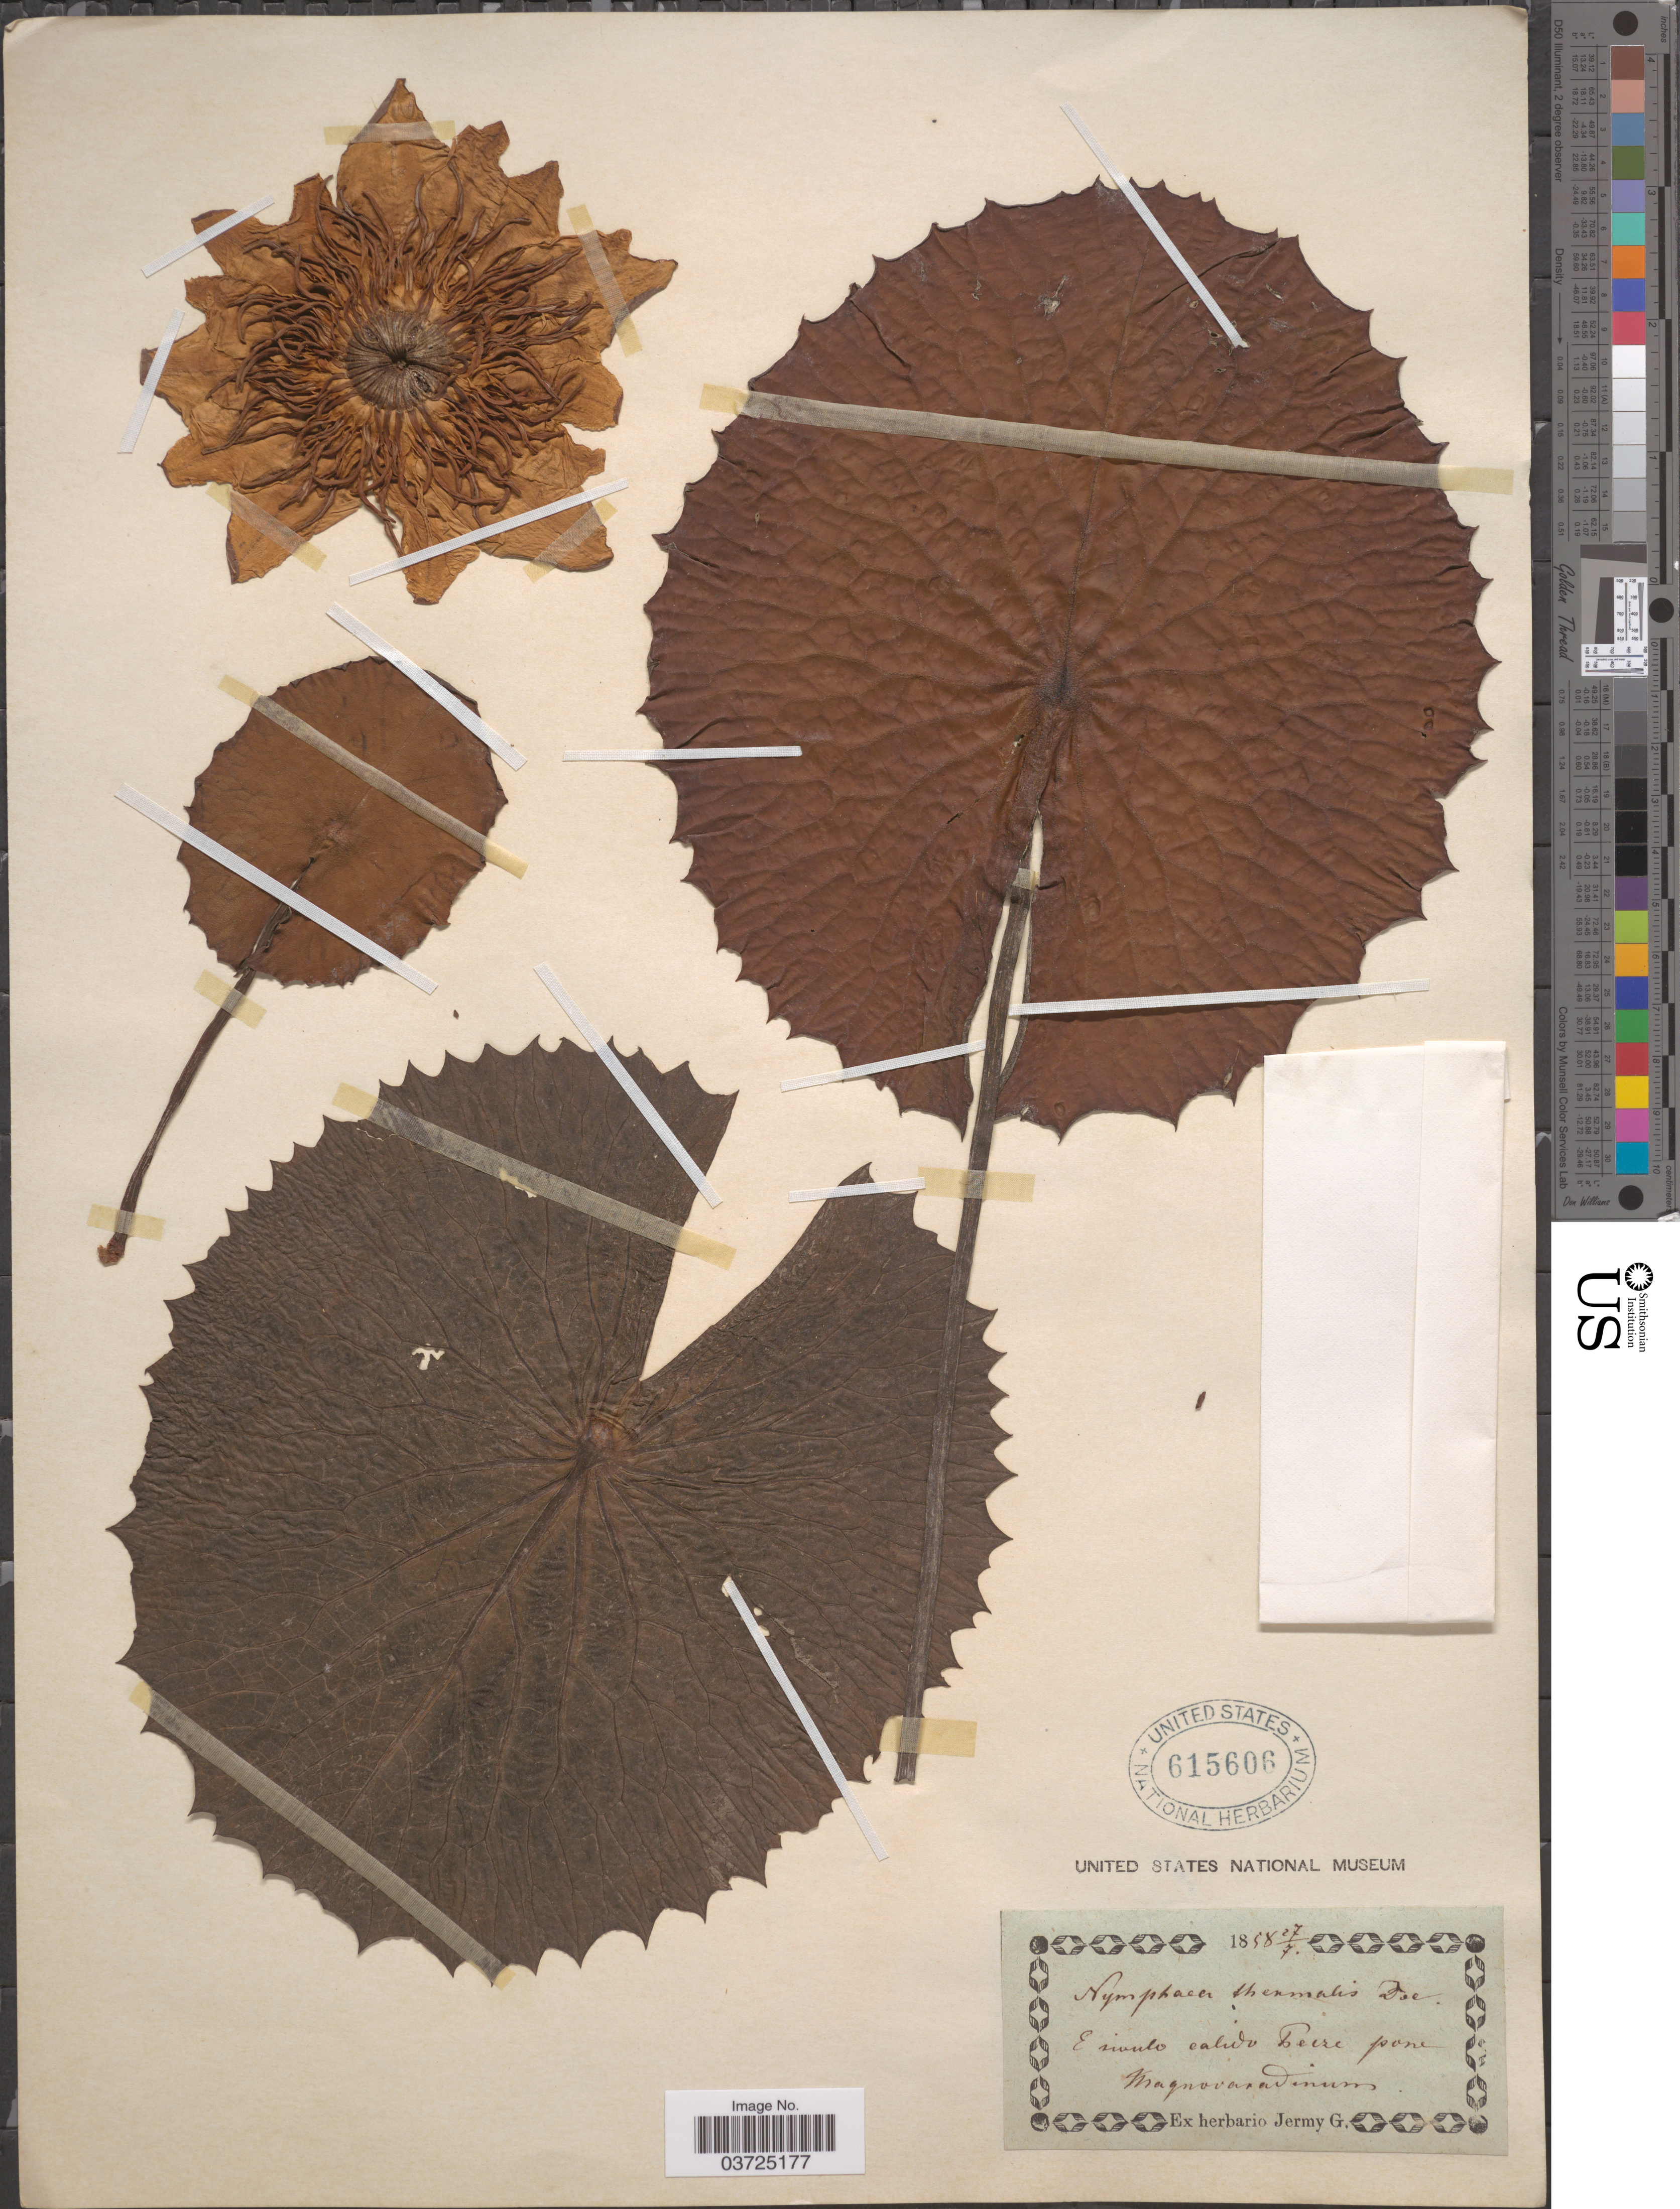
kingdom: Plantae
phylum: Tracheophyta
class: Magnoliopsida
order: Nymphaeales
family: Nymphaeaceae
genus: Nymphaea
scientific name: Nymphaea sp.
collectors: ex herb. G. Jermy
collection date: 1858-07-27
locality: E rivulo calido Teize pone Maqnovar ad dinum. [interpreted]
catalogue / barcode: US 615606